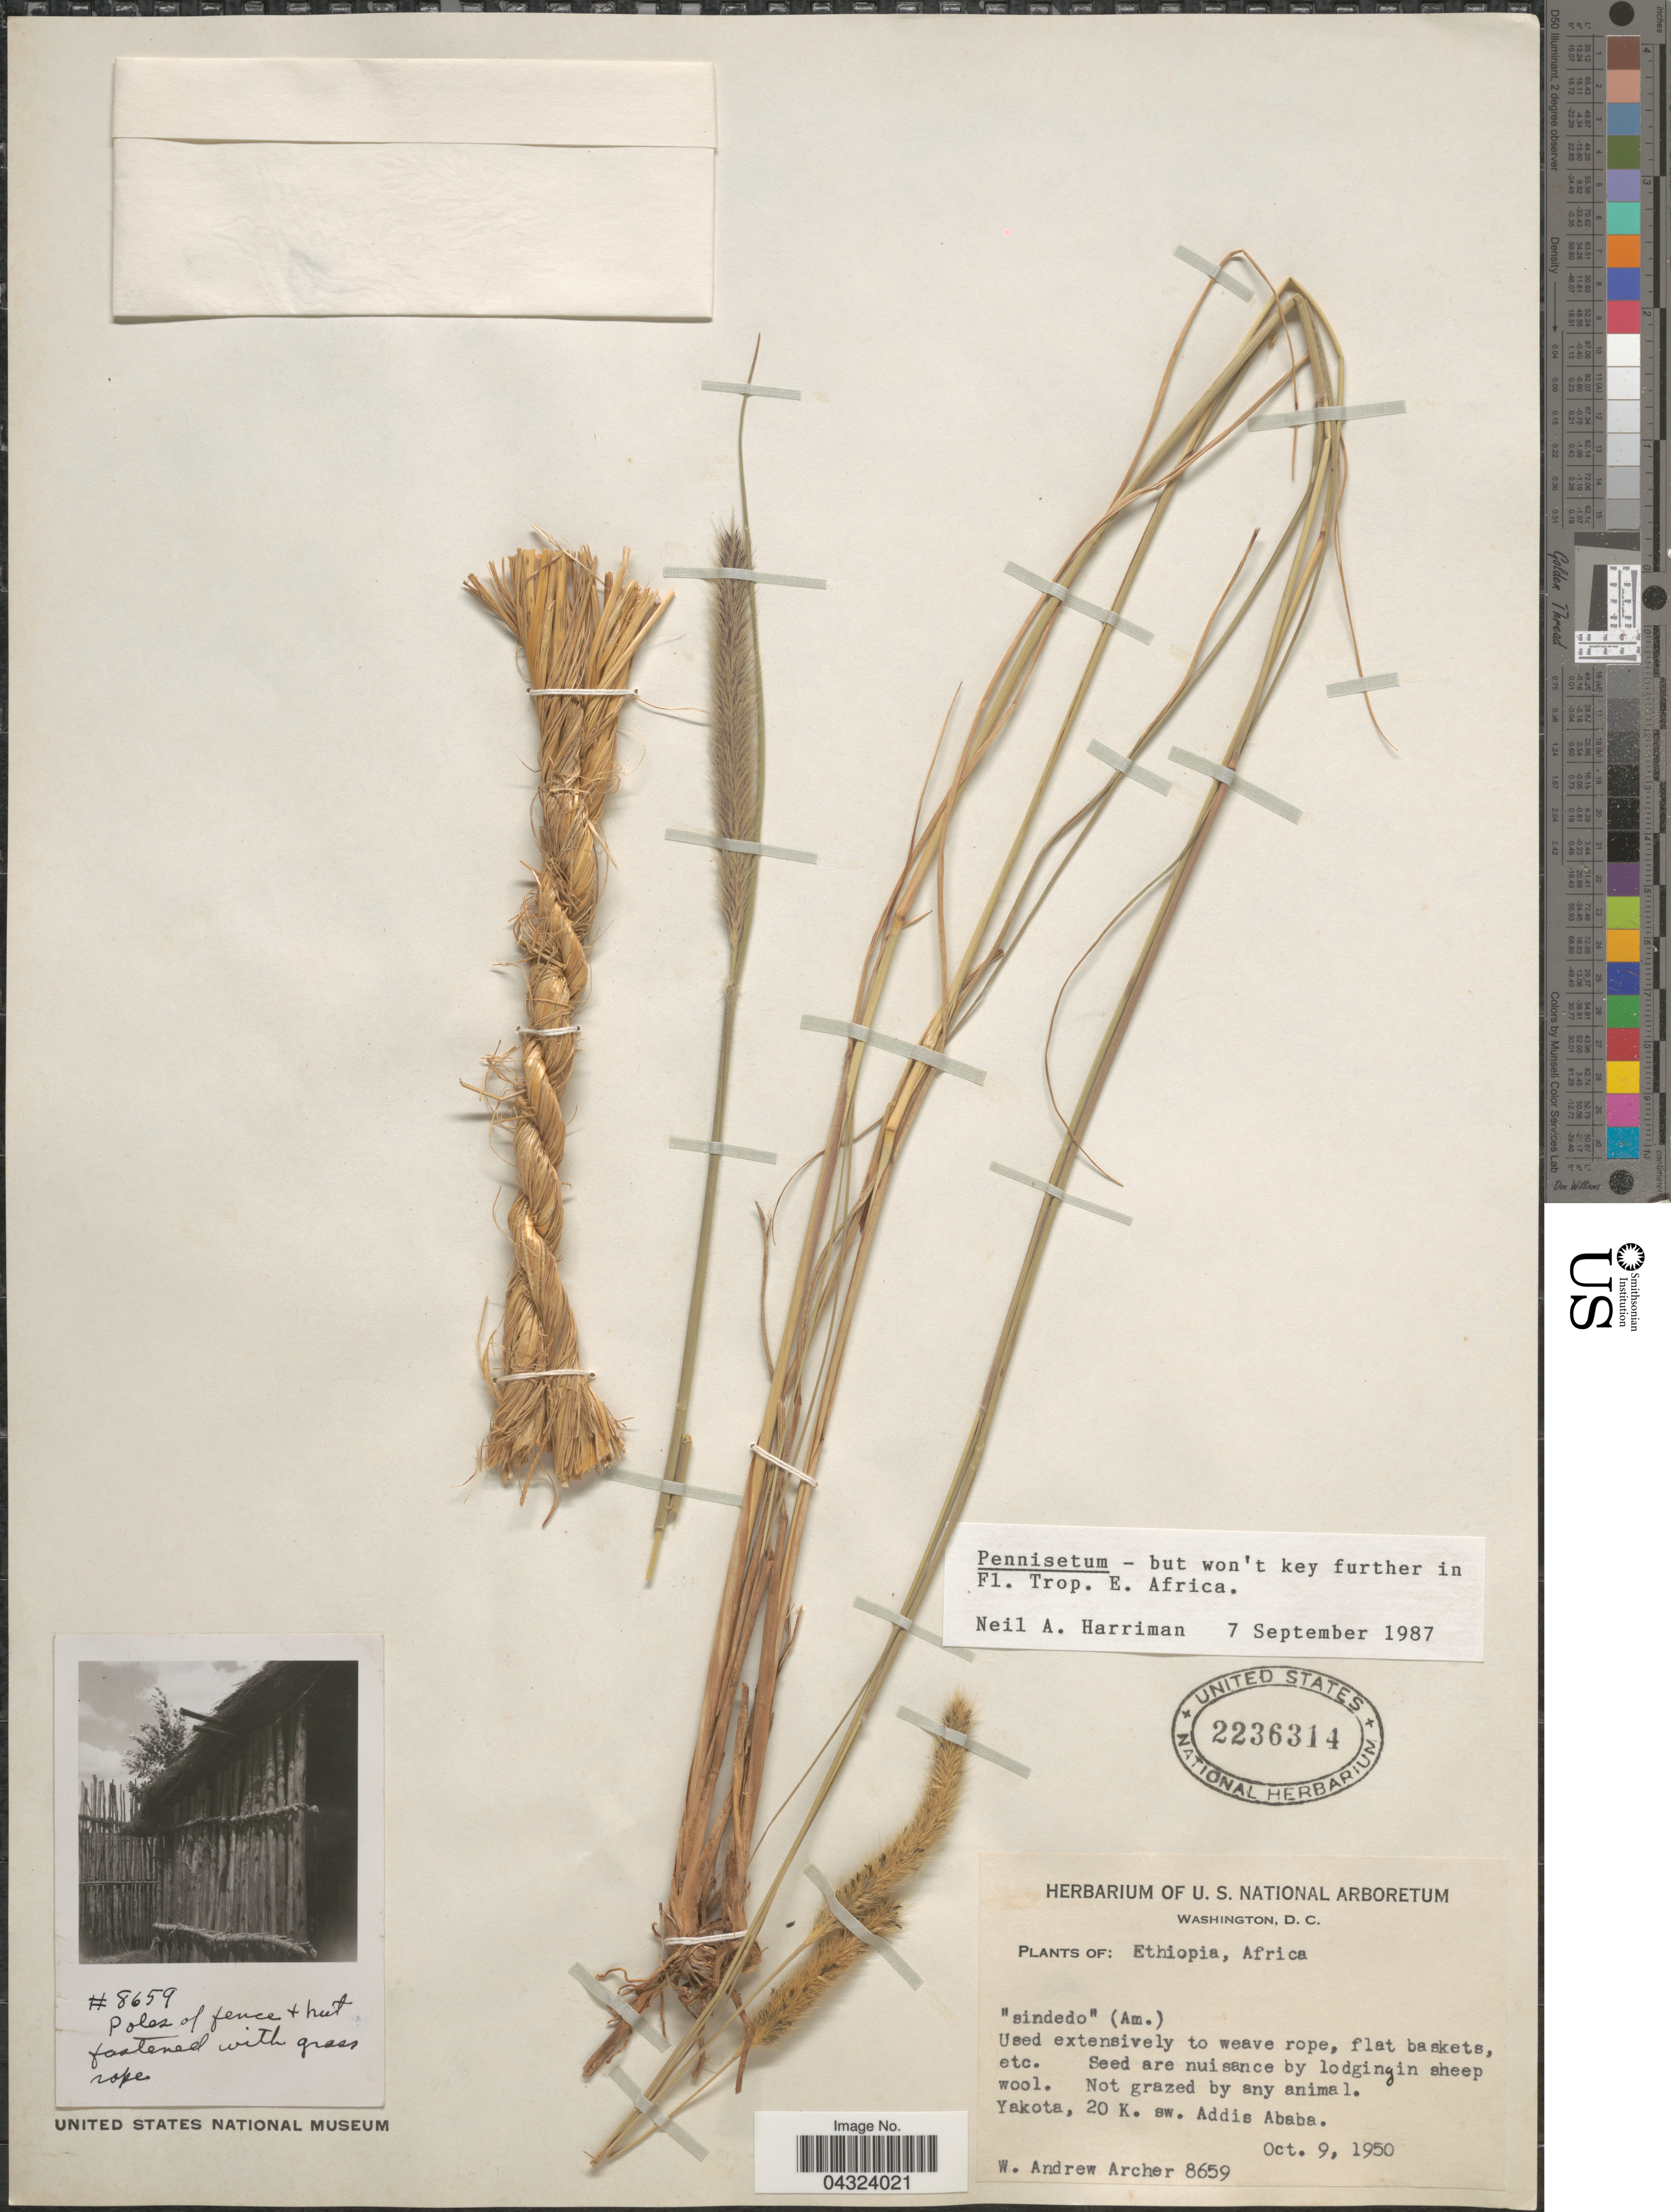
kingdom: Plantae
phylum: Tracheophyta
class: Liliopsida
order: Poales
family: Poaceae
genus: Cenchrus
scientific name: Cenchrus sp.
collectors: W. A. Archer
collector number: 8659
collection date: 1950-10-09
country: Ethiopia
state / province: Addis Ababa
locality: Yakota, 20 K. sw. Addis Ababa.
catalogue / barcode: US 2236314